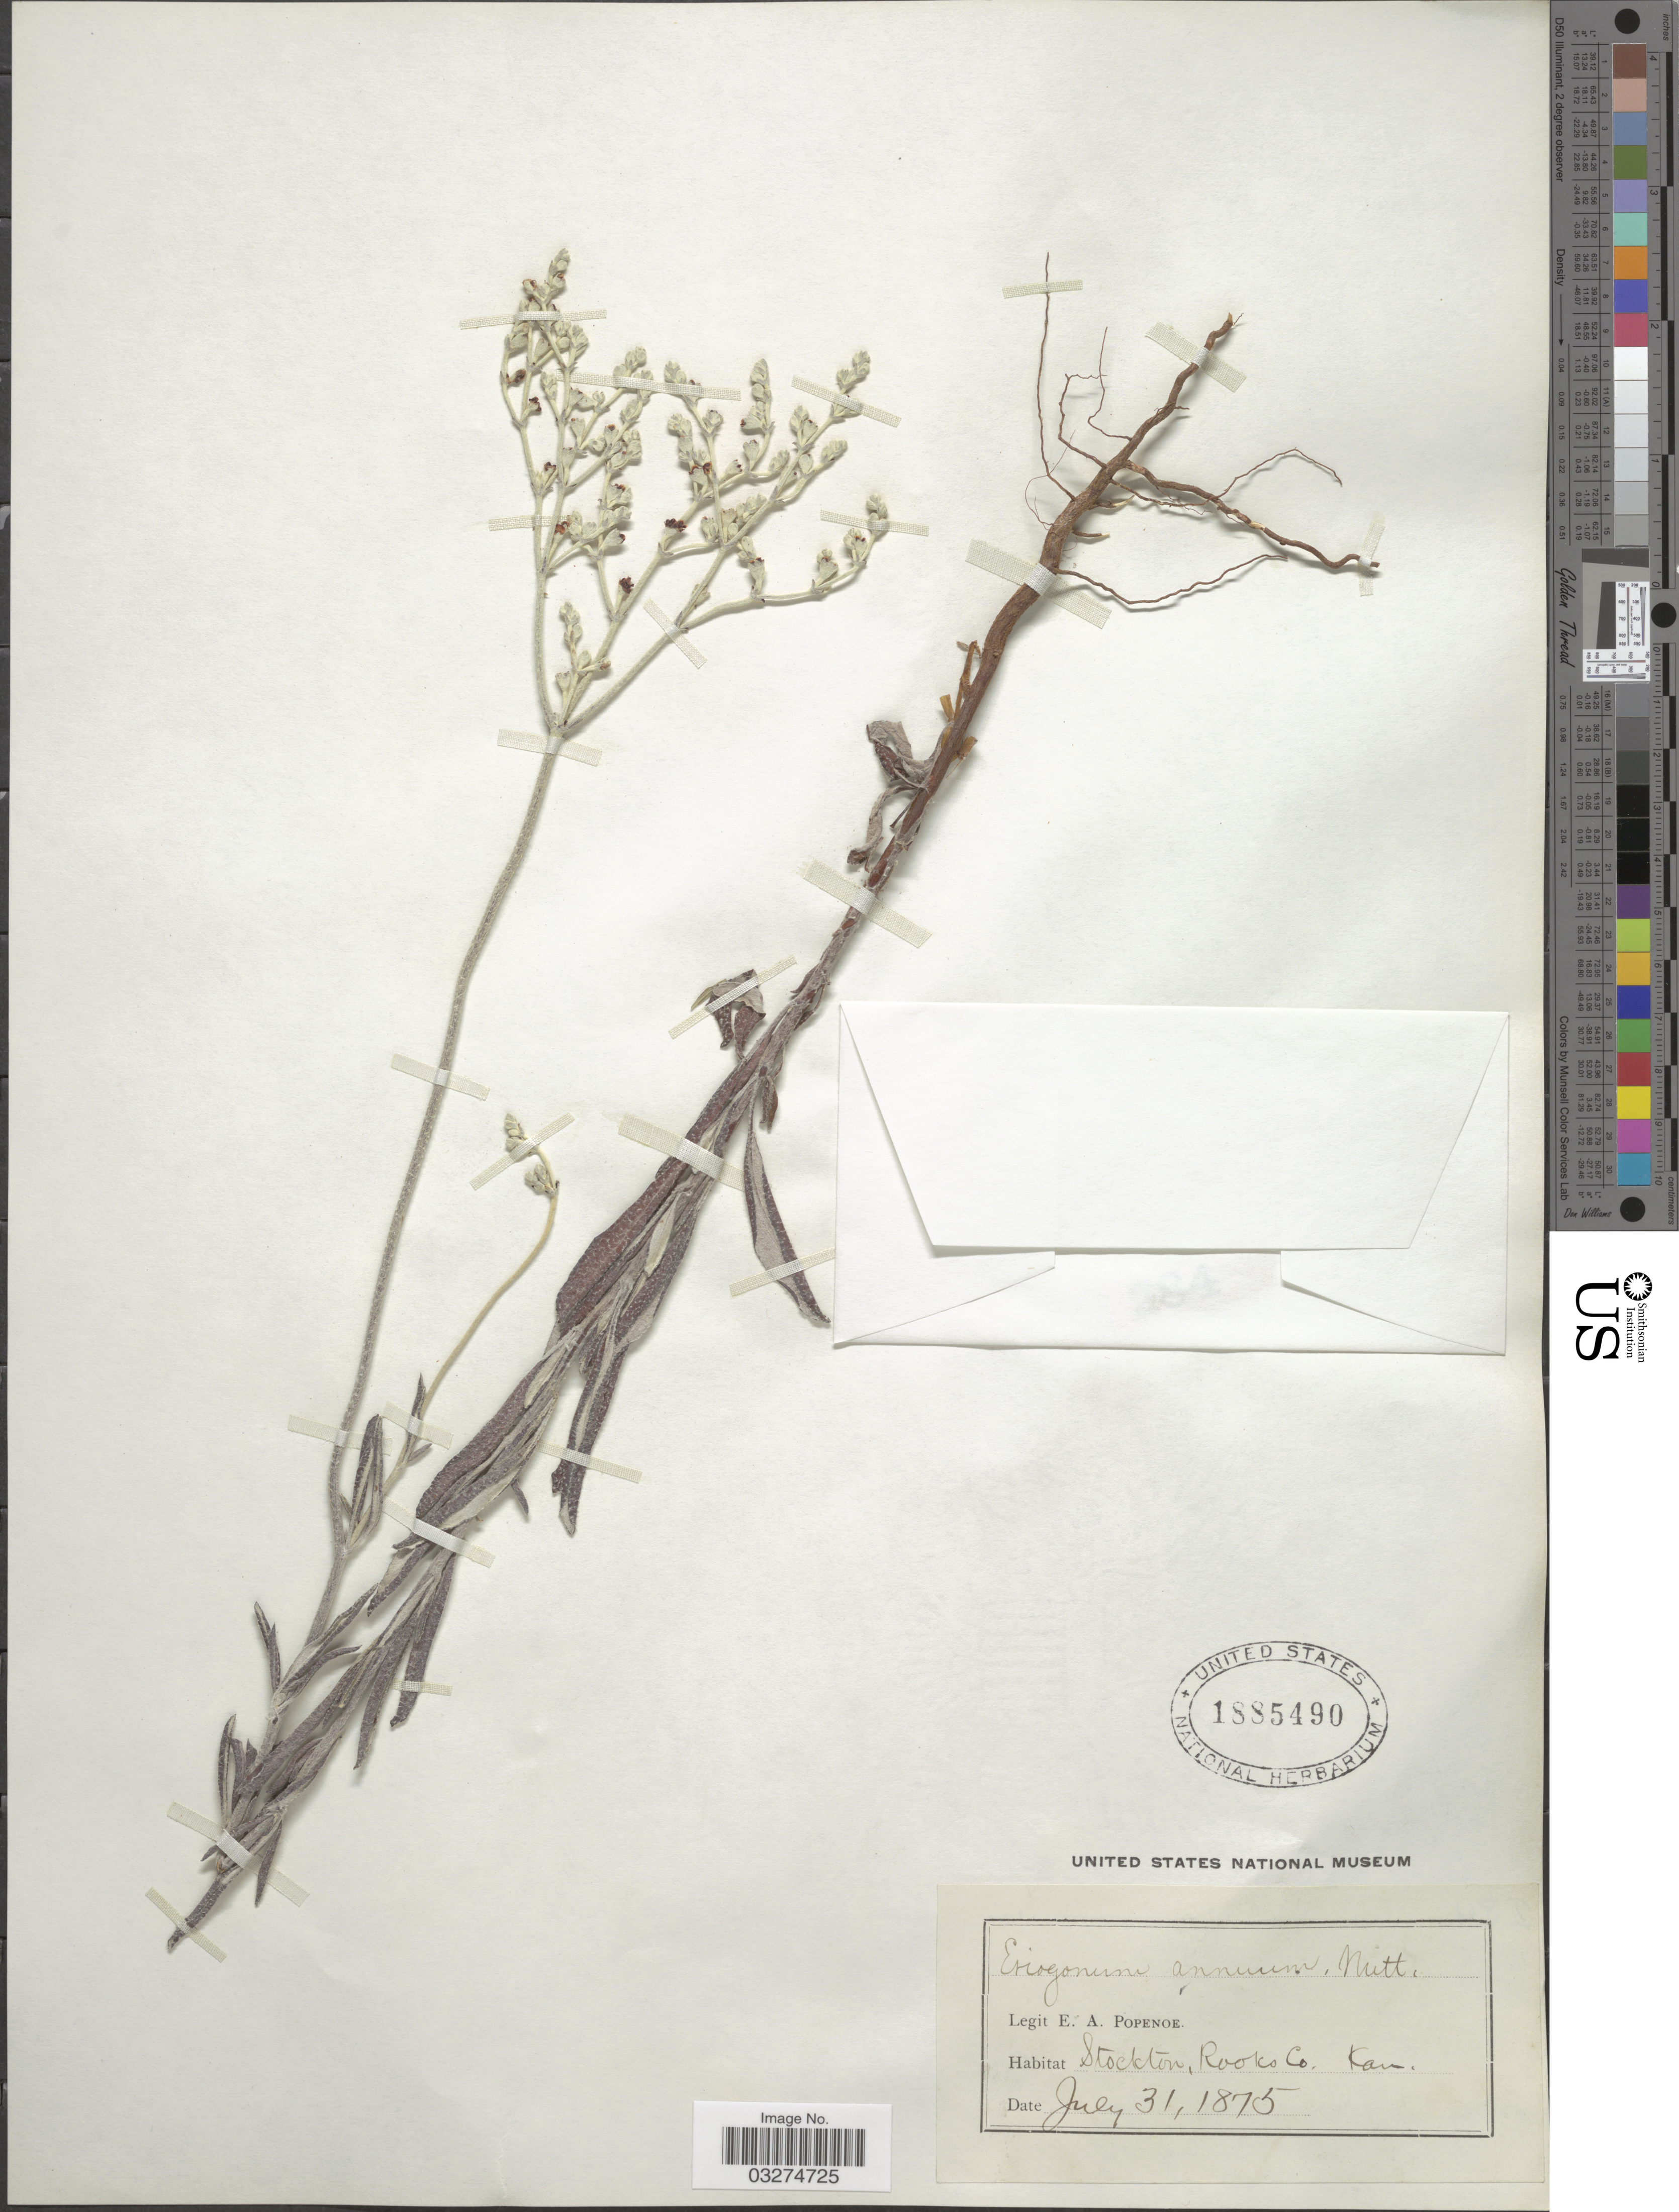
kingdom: Plantae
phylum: Tracheophyta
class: Magnoliopsida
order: Caryophyllales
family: Polygonaceae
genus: Eriogonum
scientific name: Eriogonum annuum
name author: Nutt.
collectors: E. A. Popenoe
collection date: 1875-07-31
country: United States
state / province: Kansas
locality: Stockton, Rooks Co.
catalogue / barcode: US 1885490